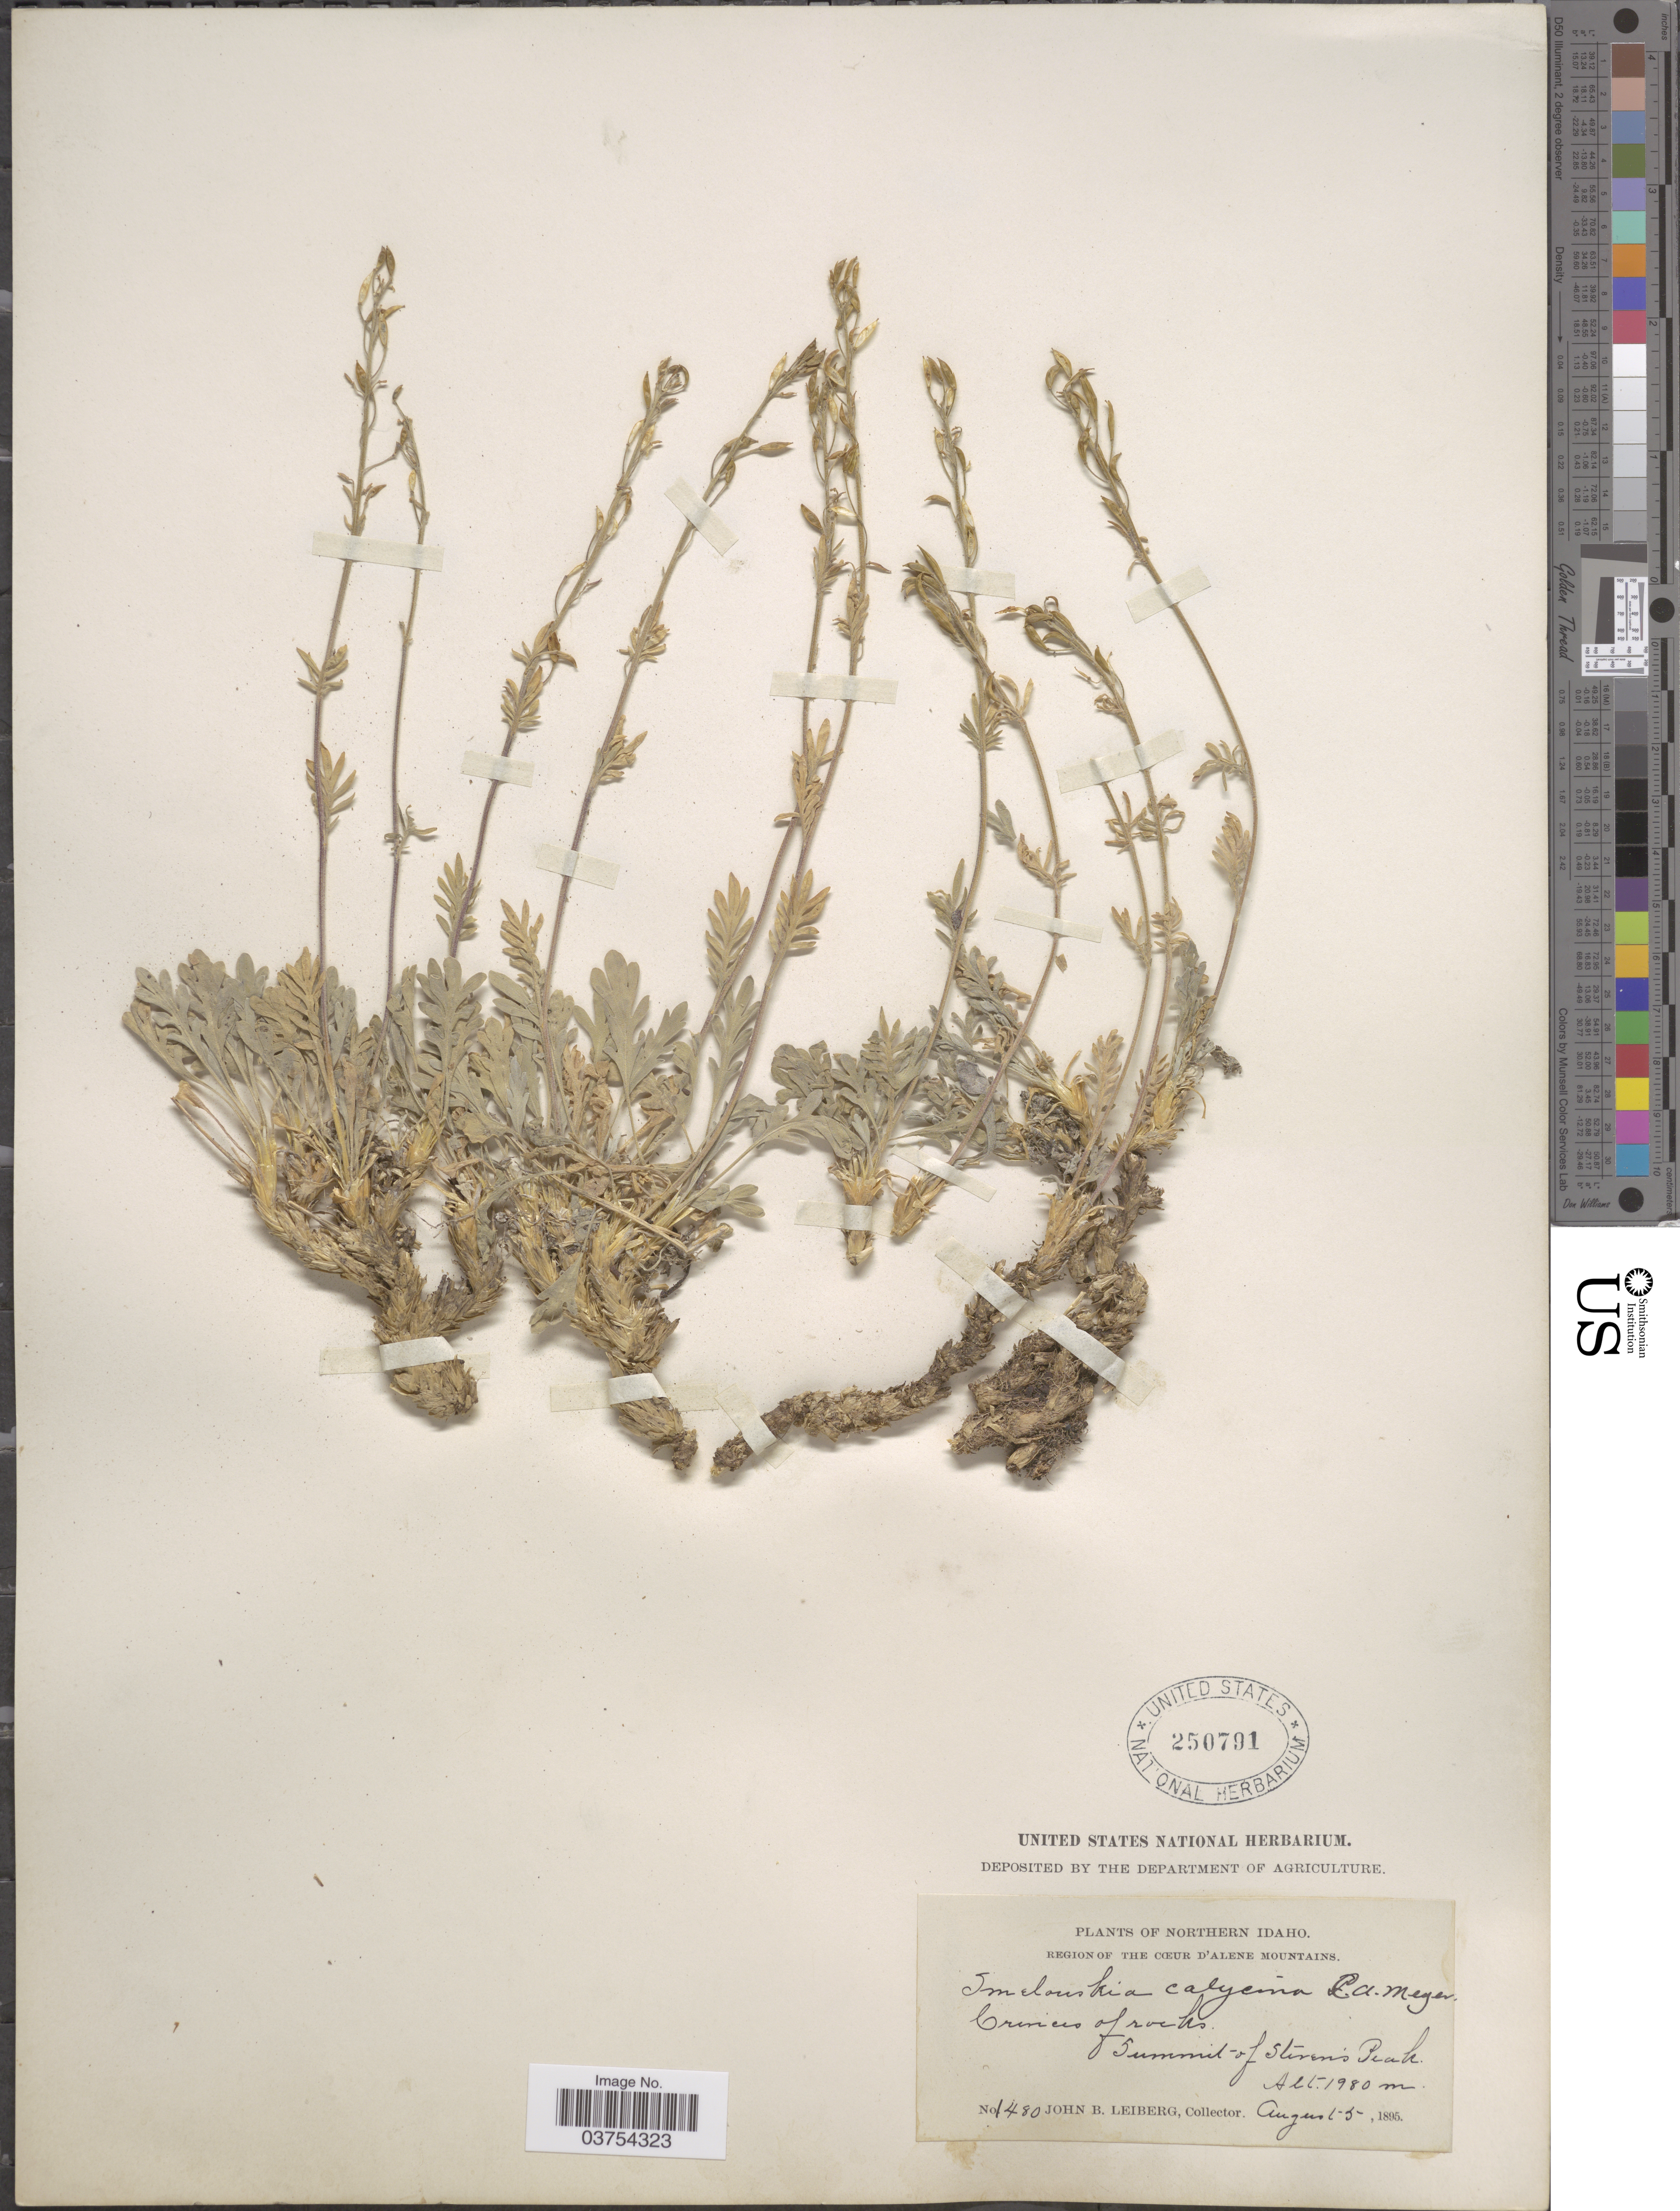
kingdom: Plantae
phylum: Tracheophyta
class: Magnoliopsida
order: Brassicales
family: Brassicaceae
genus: Smelowskia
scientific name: Smelowskia calycina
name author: (Stephan) C.A. Mey.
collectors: J. B. Leiberg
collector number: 1480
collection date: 1895-08-05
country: United States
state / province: Idaho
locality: Northern Idaho. Region of the Cœur d'Alene Mountains. Summit of Steven's Peak.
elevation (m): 1980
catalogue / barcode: US 250791